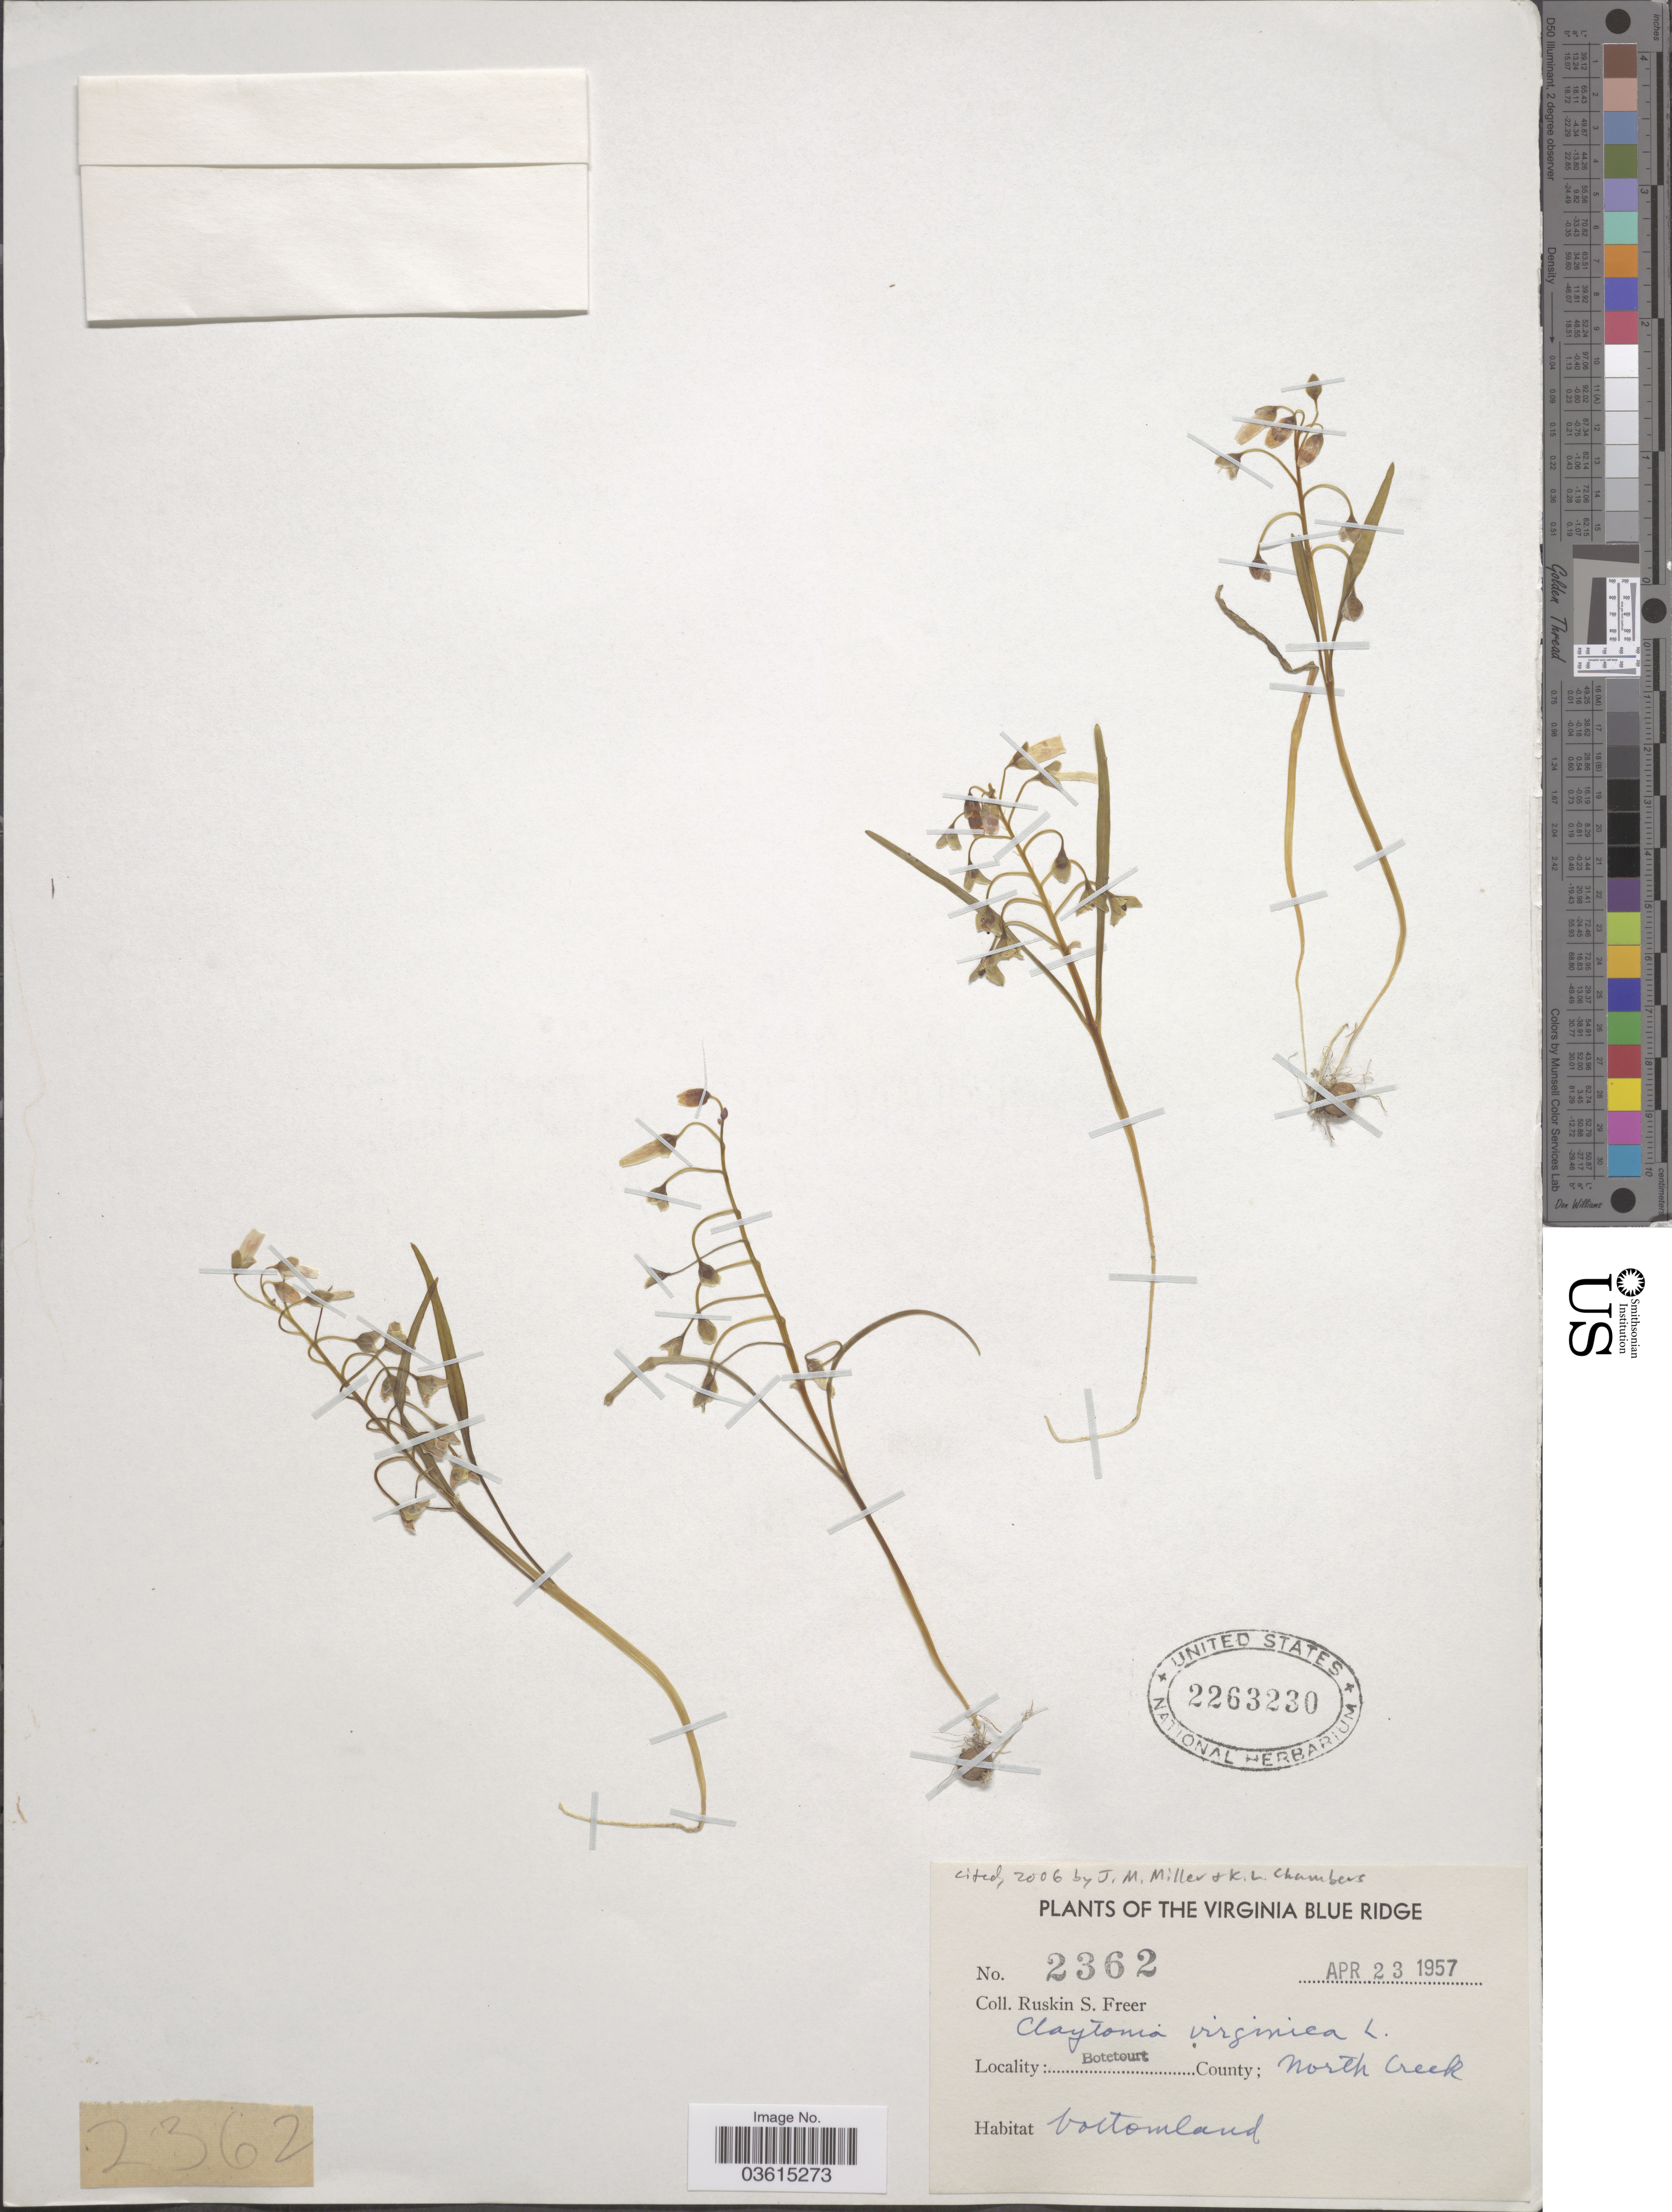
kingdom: Plantae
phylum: Tracheophyta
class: Magnoliopsida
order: Caryophyllales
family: Montiaceae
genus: Claytonia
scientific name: Claytonia virginica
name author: L.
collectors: R. Freer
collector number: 2362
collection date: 1957-04-23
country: United States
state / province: Virginia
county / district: Botetourt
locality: The Virginia Blue Ridge. Botetourt County; North Creek.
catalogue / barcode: US 2263230